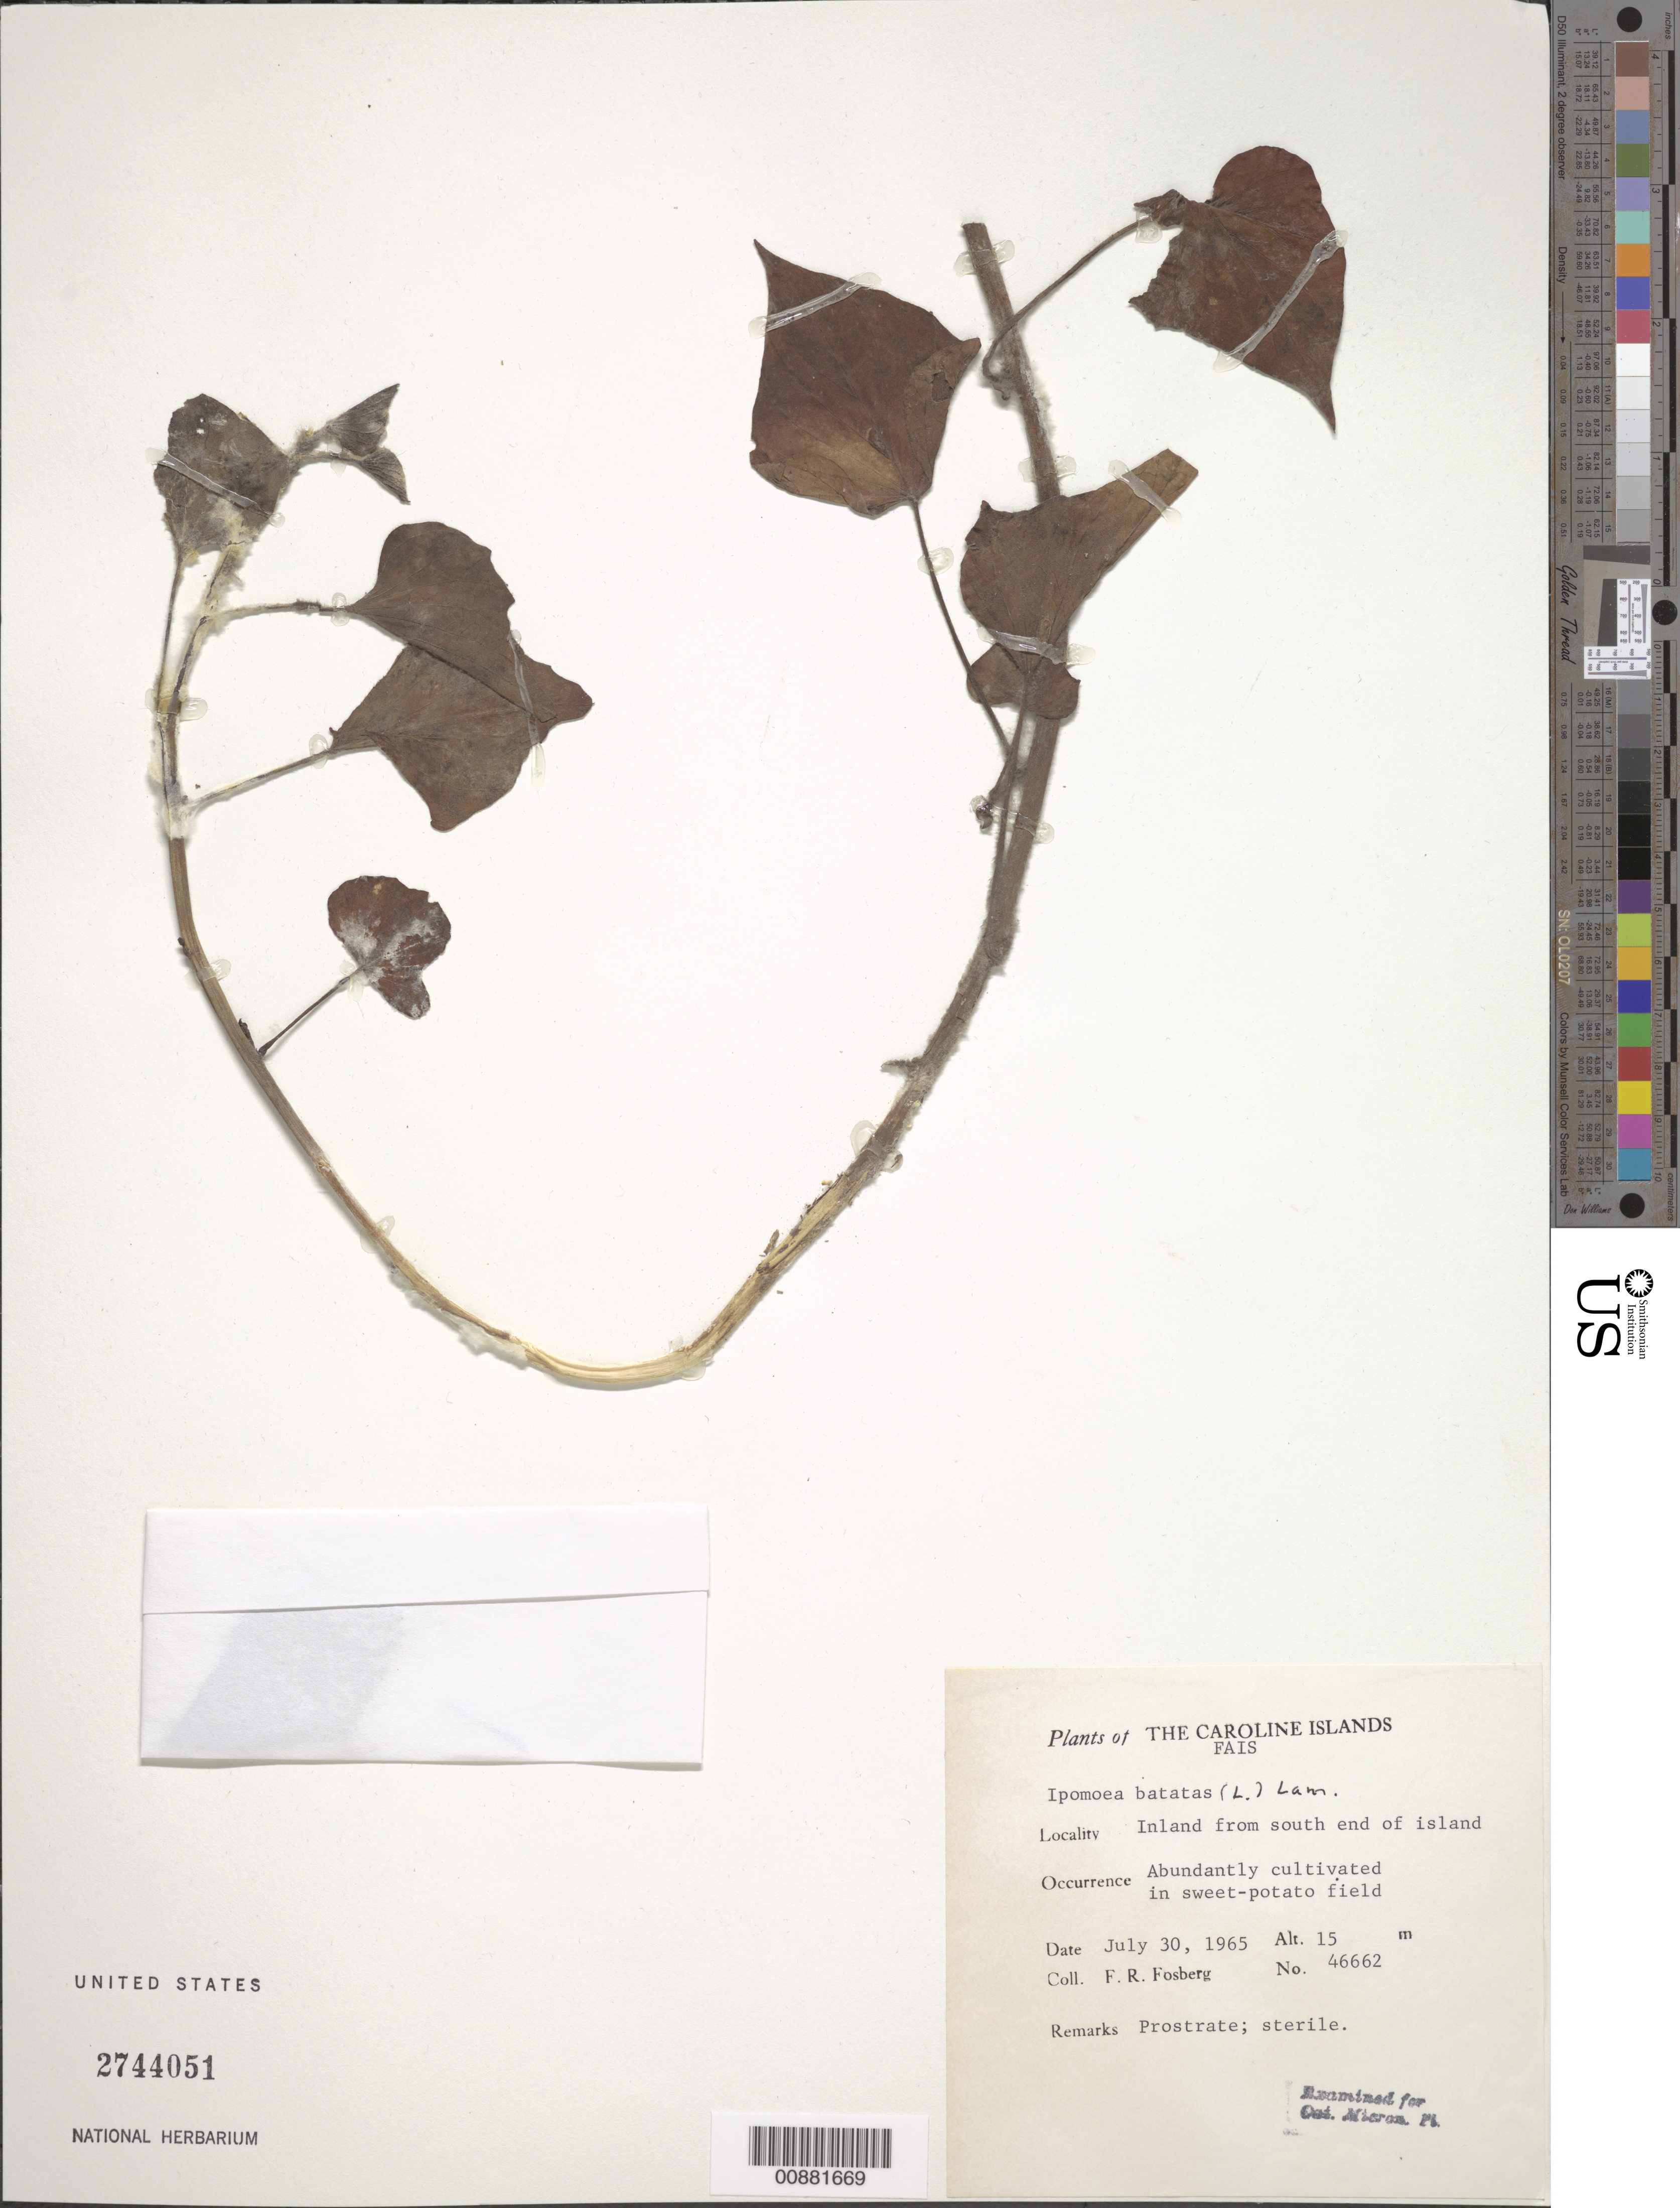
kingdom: Plantae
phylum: Tracheophyta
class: Magnoliopsida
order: Solanales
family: Convolvulaceae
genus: Ipomoea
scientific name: Ipomoea batatas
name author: (L.) Lam.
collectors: F. R. Fosberg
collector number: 46662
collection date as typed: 30 Jul 1965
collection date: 1965-07-30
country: Micronesia, Federated States of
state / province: Yap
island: Fais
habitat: Abundantly cultivated in sweet-potato field.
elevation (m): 15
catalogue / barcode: US 2744051